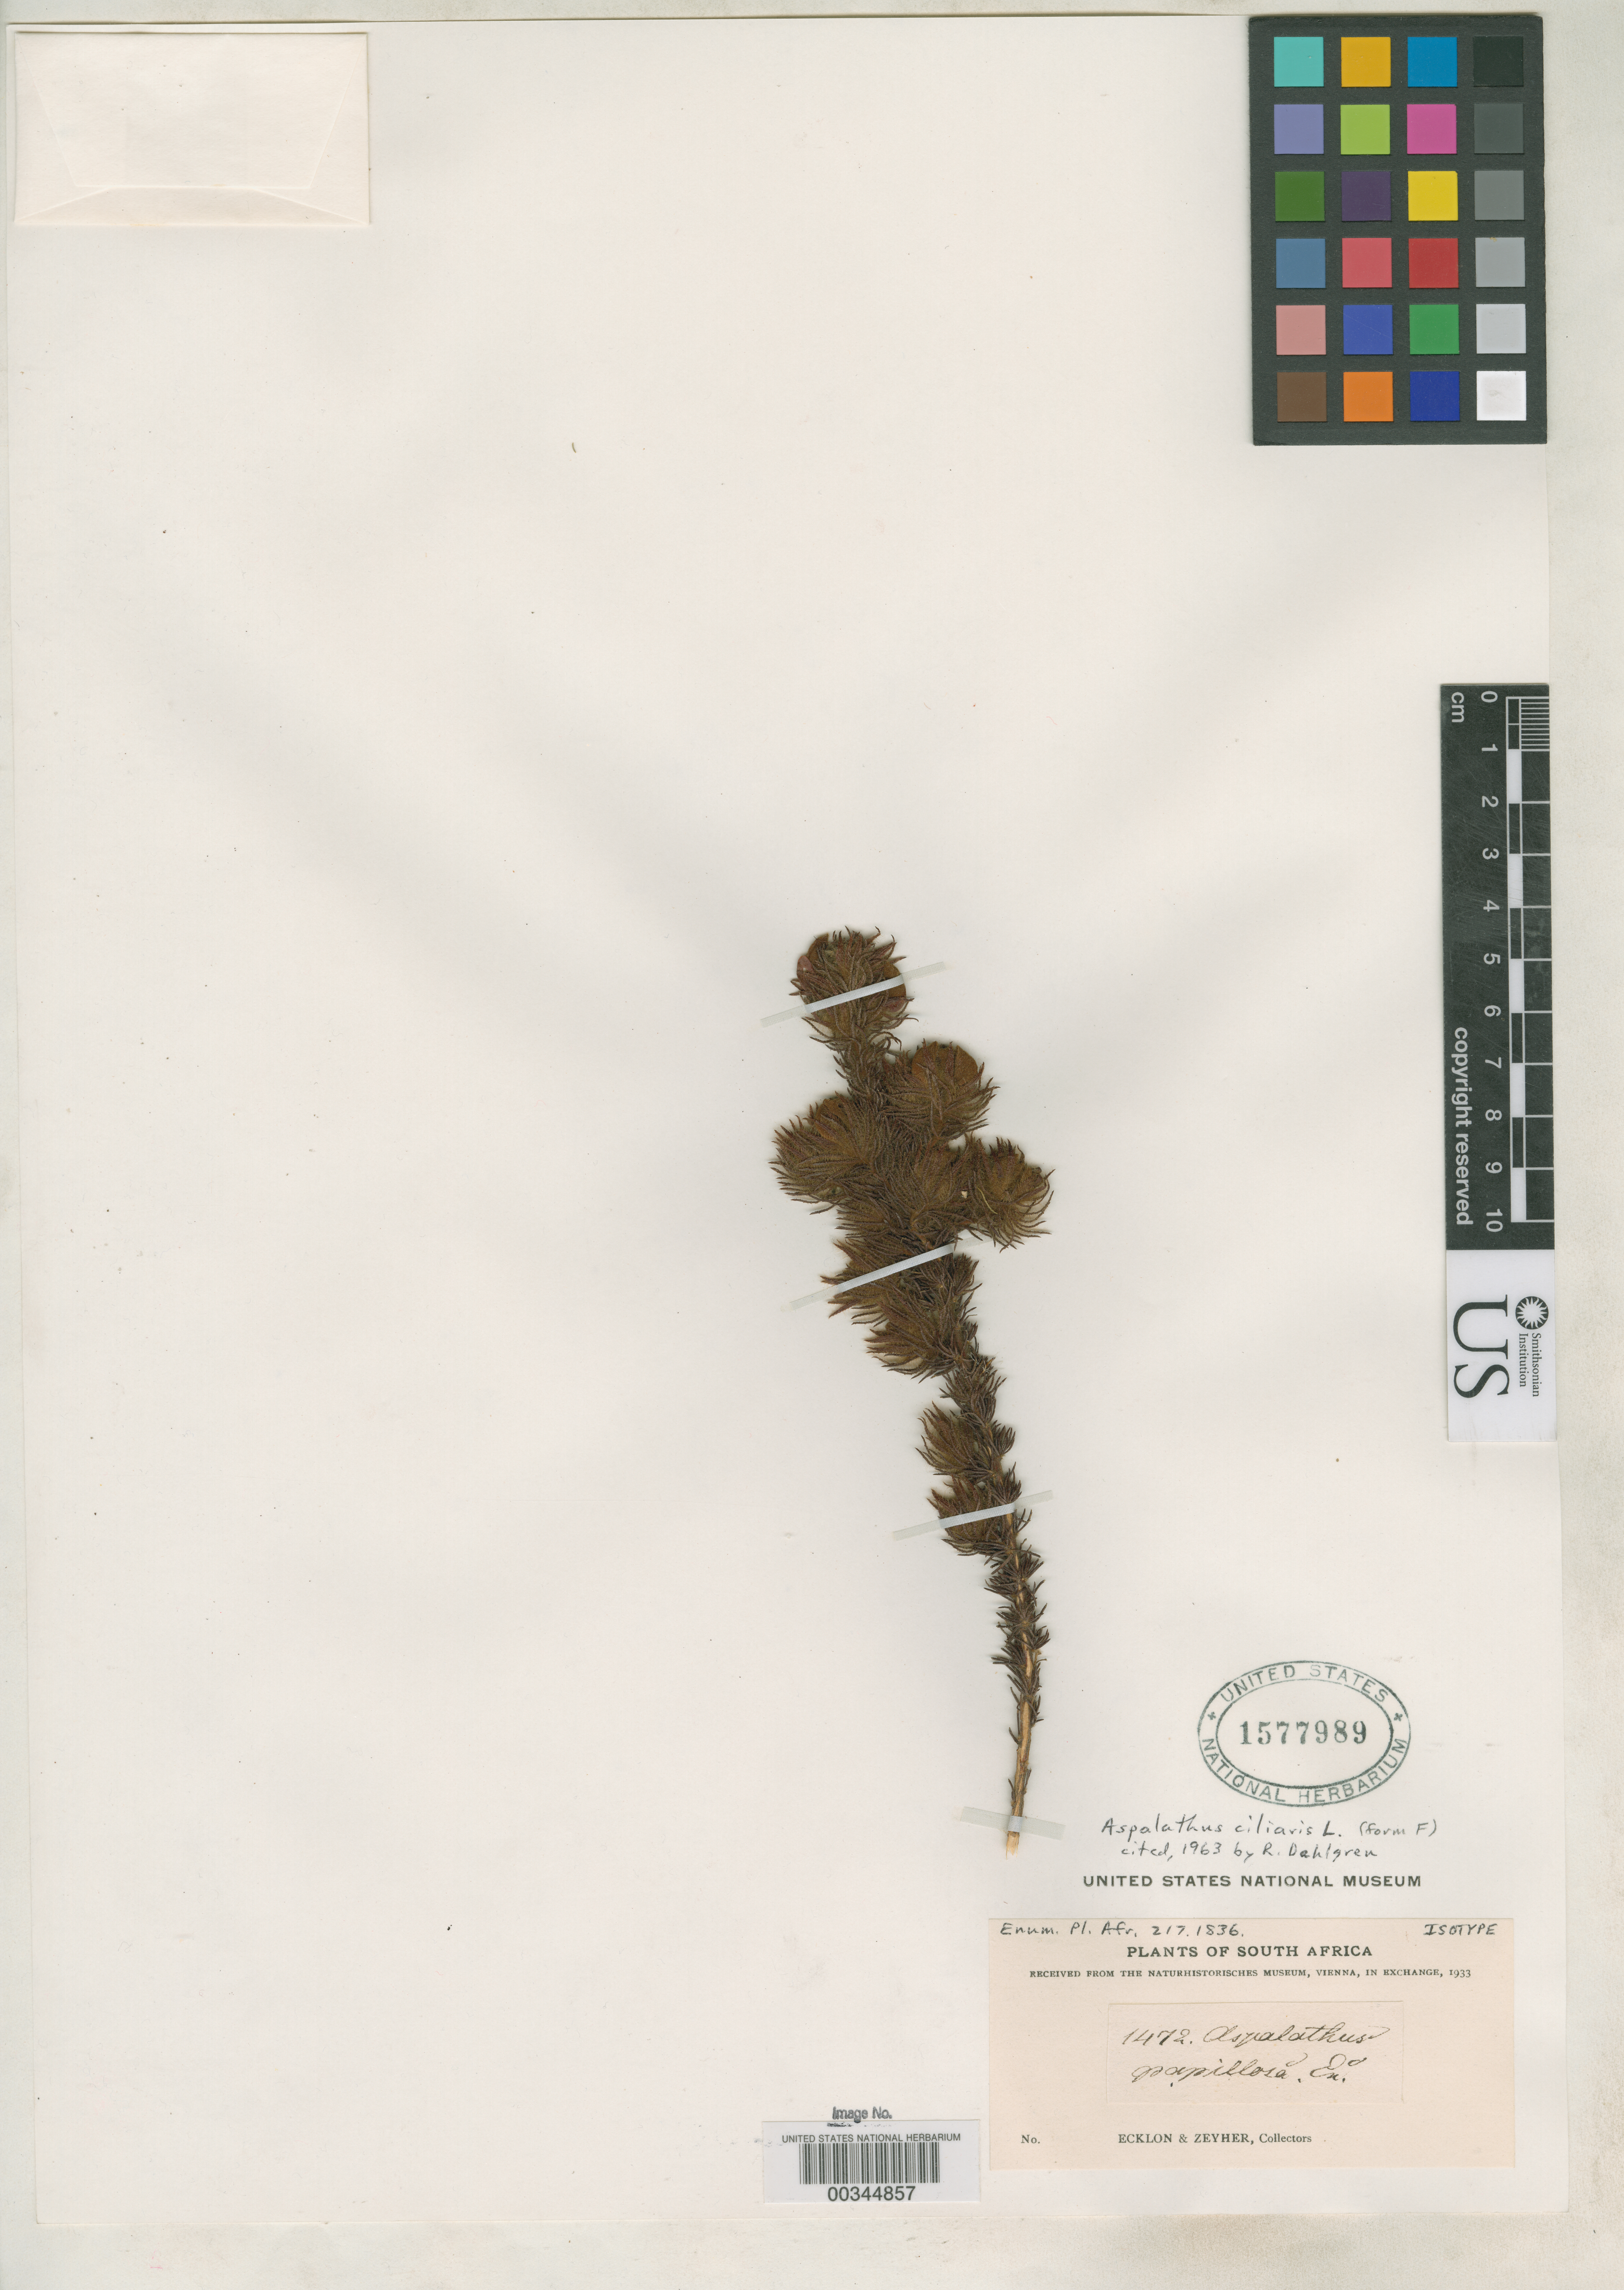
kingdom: Plantae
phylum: Tracheophyta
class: Magnoliopsida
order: Fabales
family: Fabaceae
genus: Aspalathus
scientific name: Aspalathus papillosa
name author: Eckl. & Zeyh.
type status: Isotype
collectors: C. F. Ecklon & C. Zeyher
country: South Africa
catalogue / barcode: US 1577989